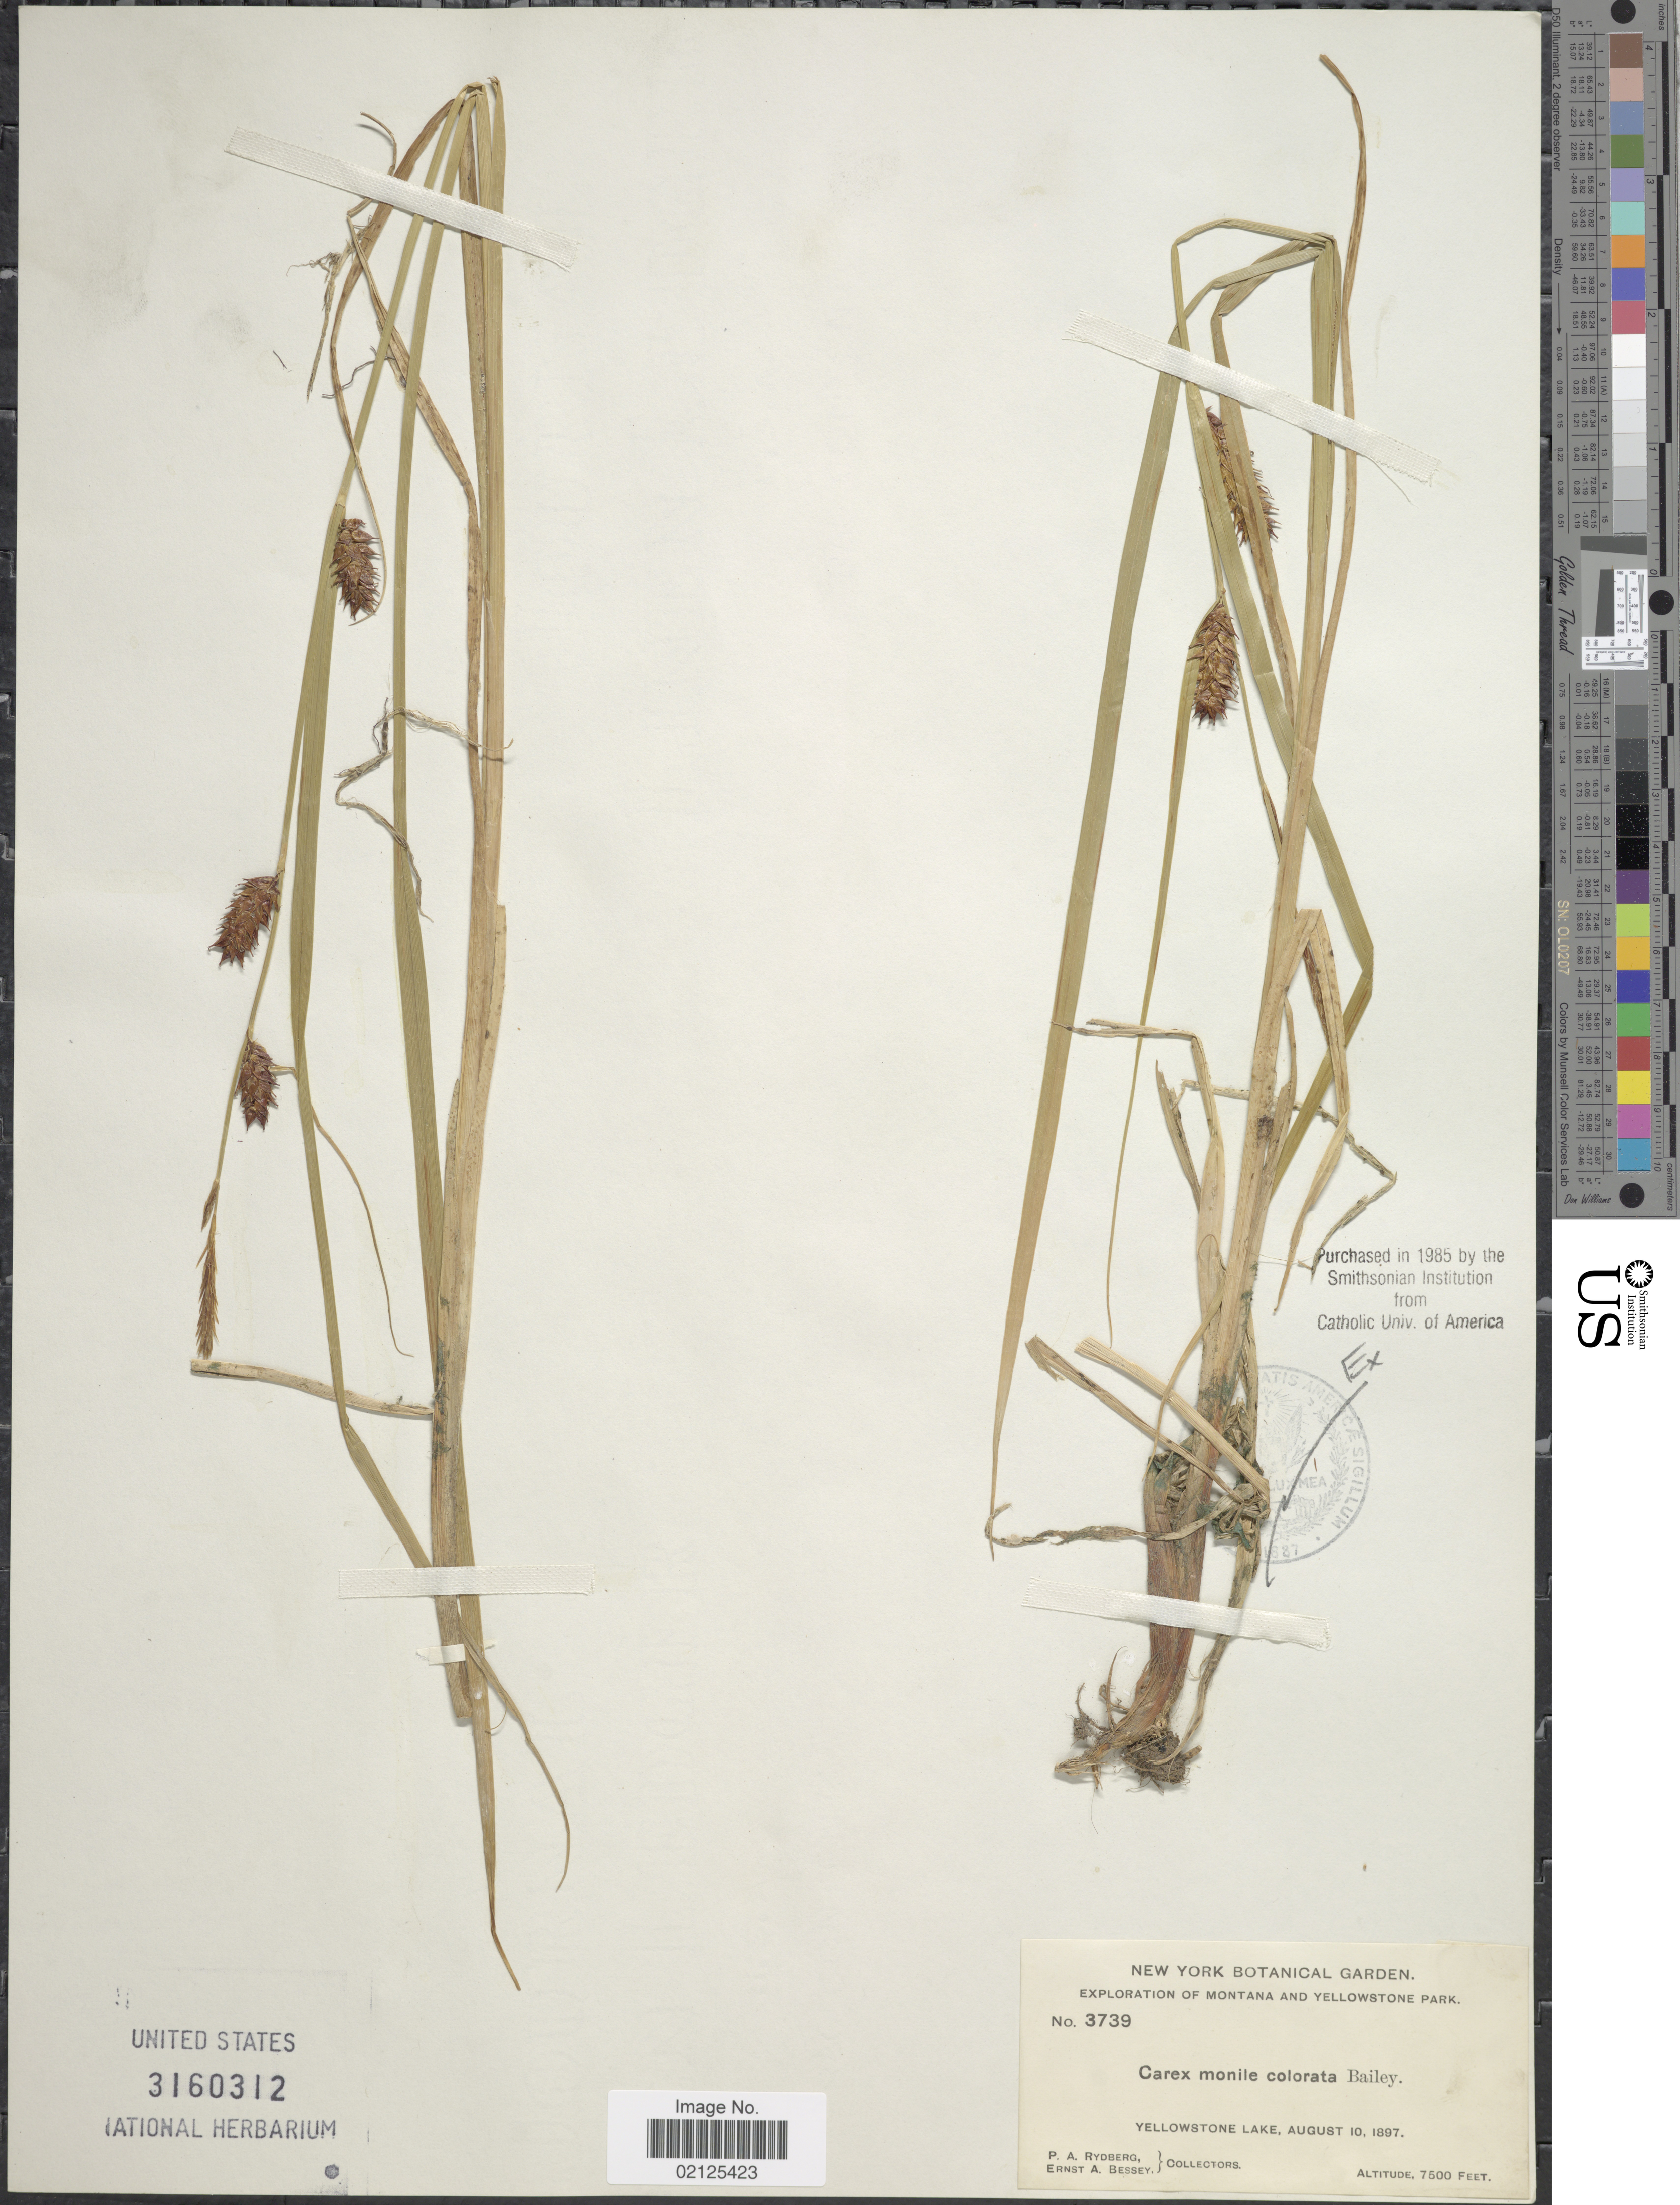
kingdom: Plantae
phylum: Tracheophyta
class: Liliopsida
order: Poales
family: Cyperaceae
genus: Carex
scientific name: Carex vesicaria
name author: L.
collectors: P. A. Rydberg & E. A. Bessey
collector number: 3739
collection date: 1897-08-10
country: United States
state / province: Montana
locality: Montana and Yellowstone Park, Yellowstone Lake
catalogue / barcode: US 3160312